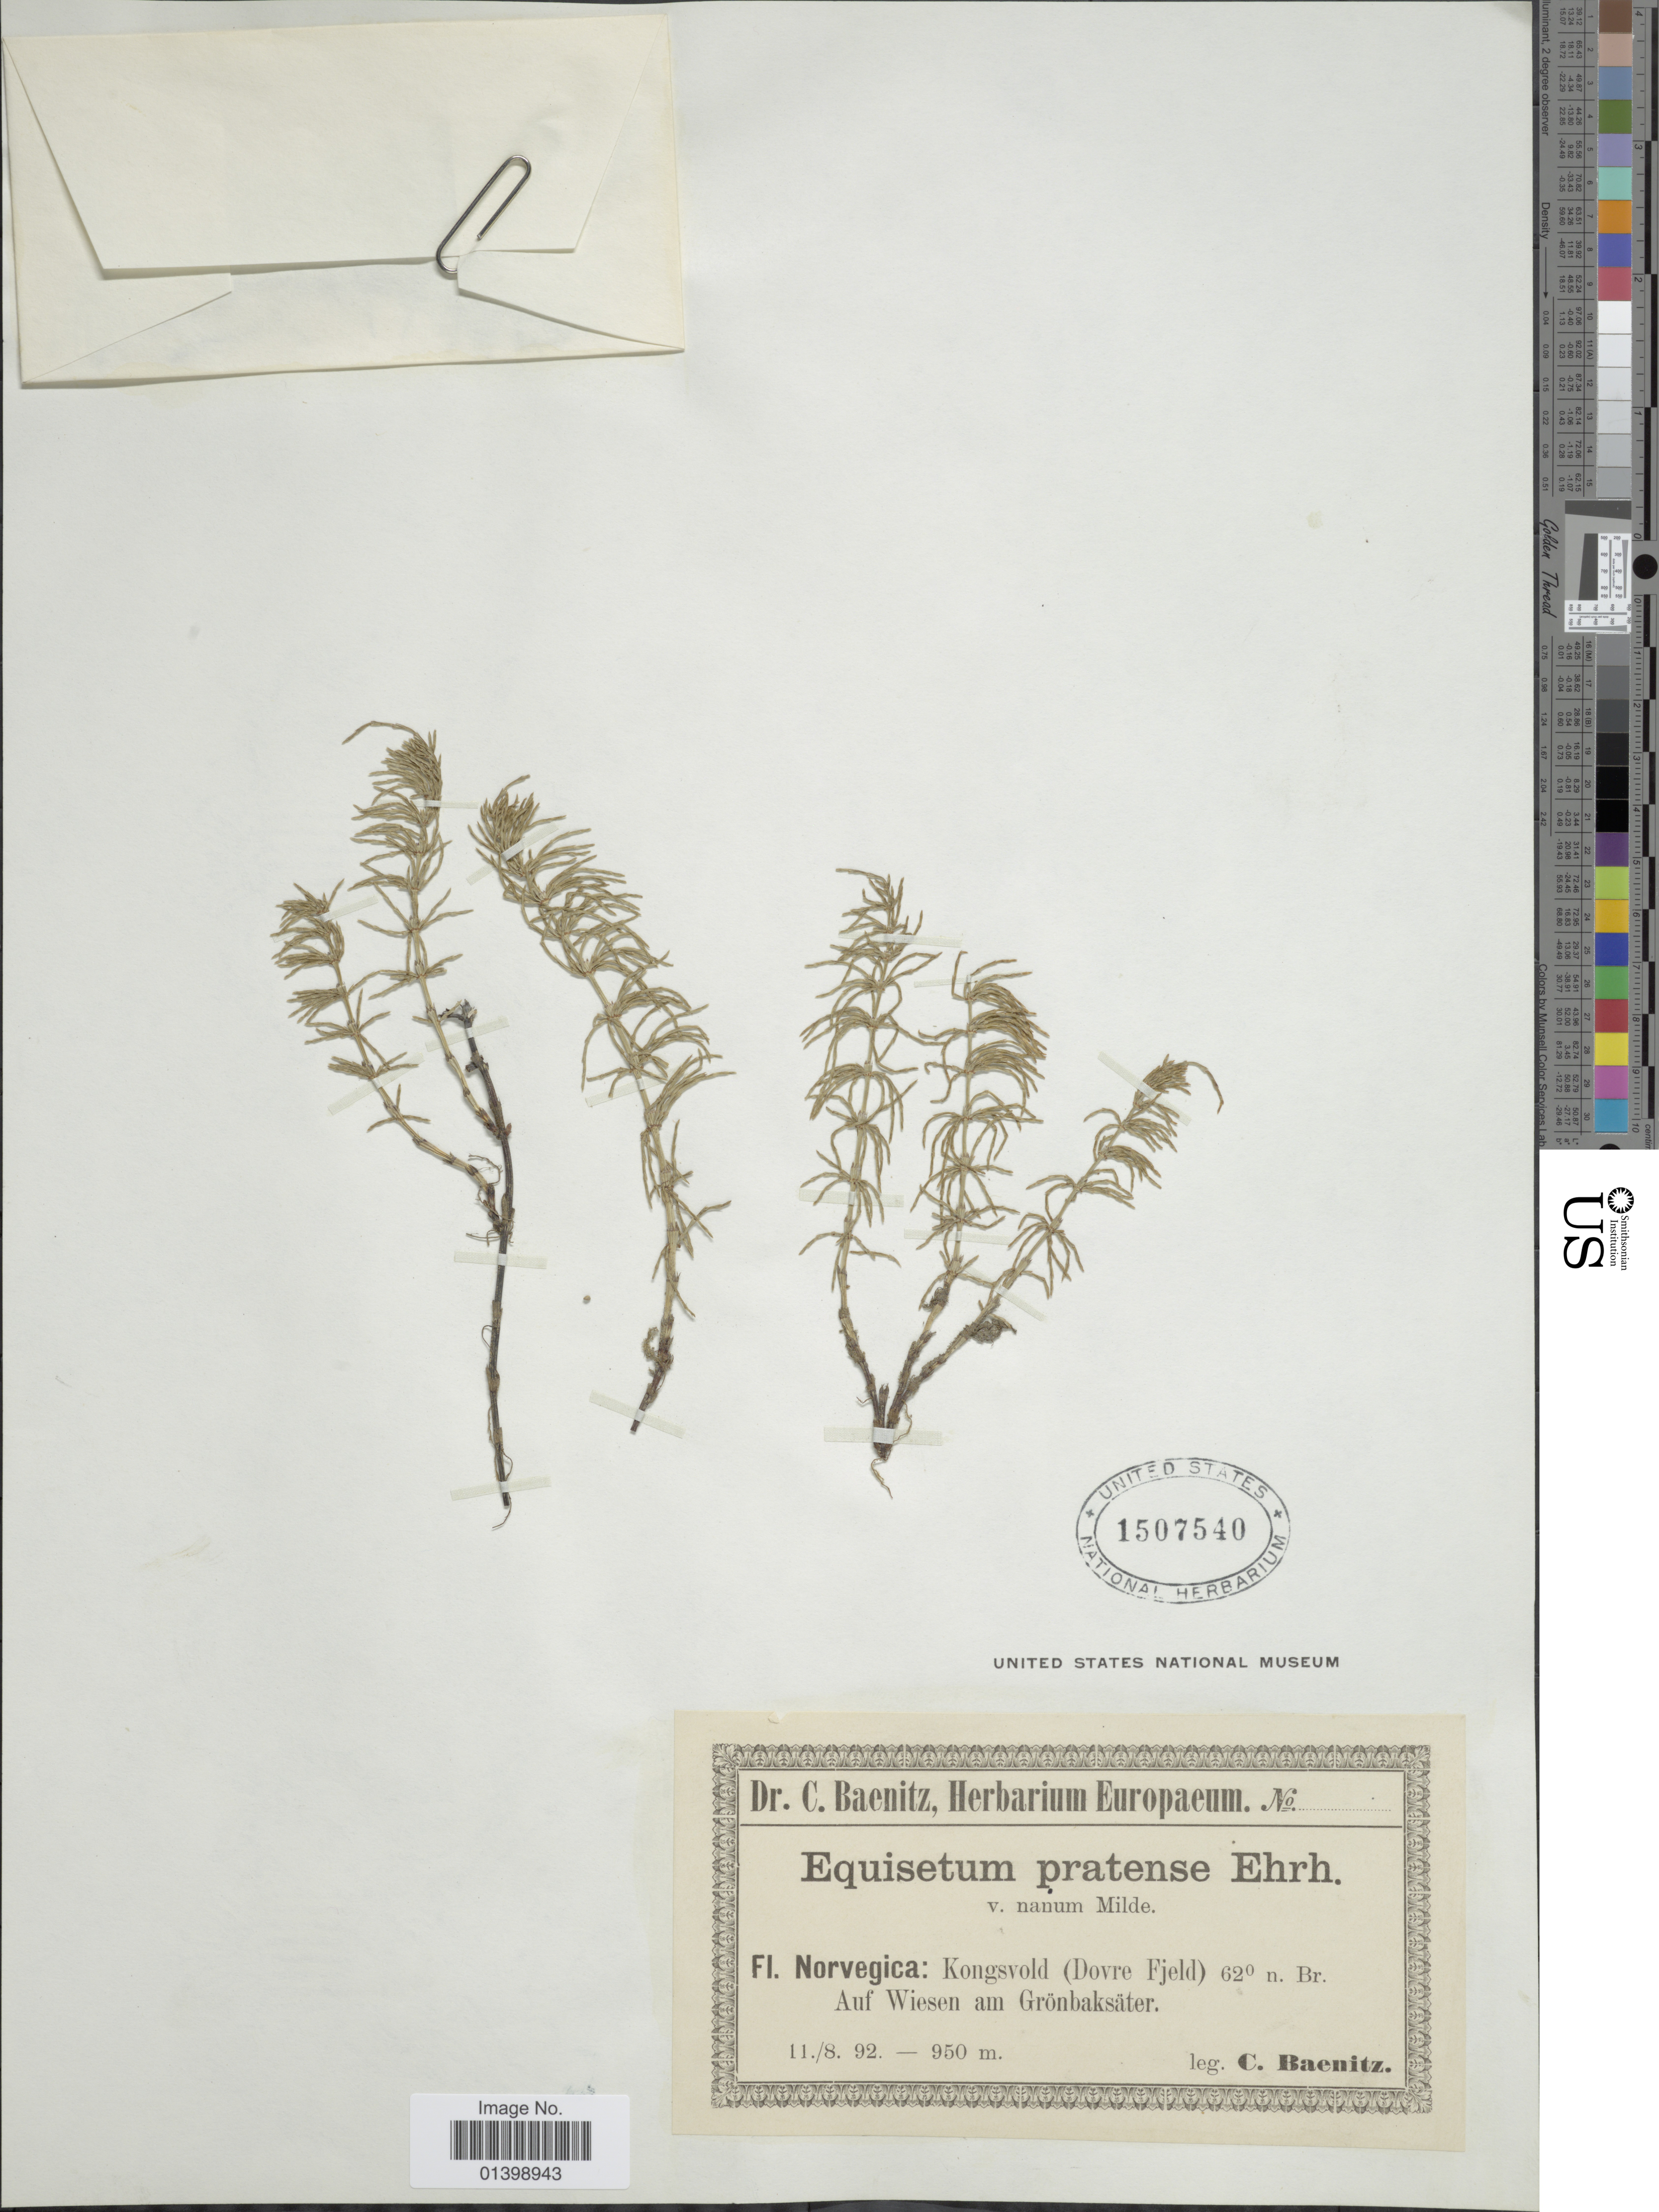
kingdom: Plantae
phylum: Tracheophyta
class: Polypodiopsida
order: Equisetales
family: Equisetaceae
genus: Equisetum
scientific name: Equisetum pratense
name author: Ehrh.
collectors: C. G. Baenitz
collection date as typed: Transcribed d/m/y: 11/8/92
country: Norway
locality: Kongsvold (Dovre Fjeld), Auf Wiesen am Grönbaksäter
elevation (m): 950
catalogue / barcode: US 1507540